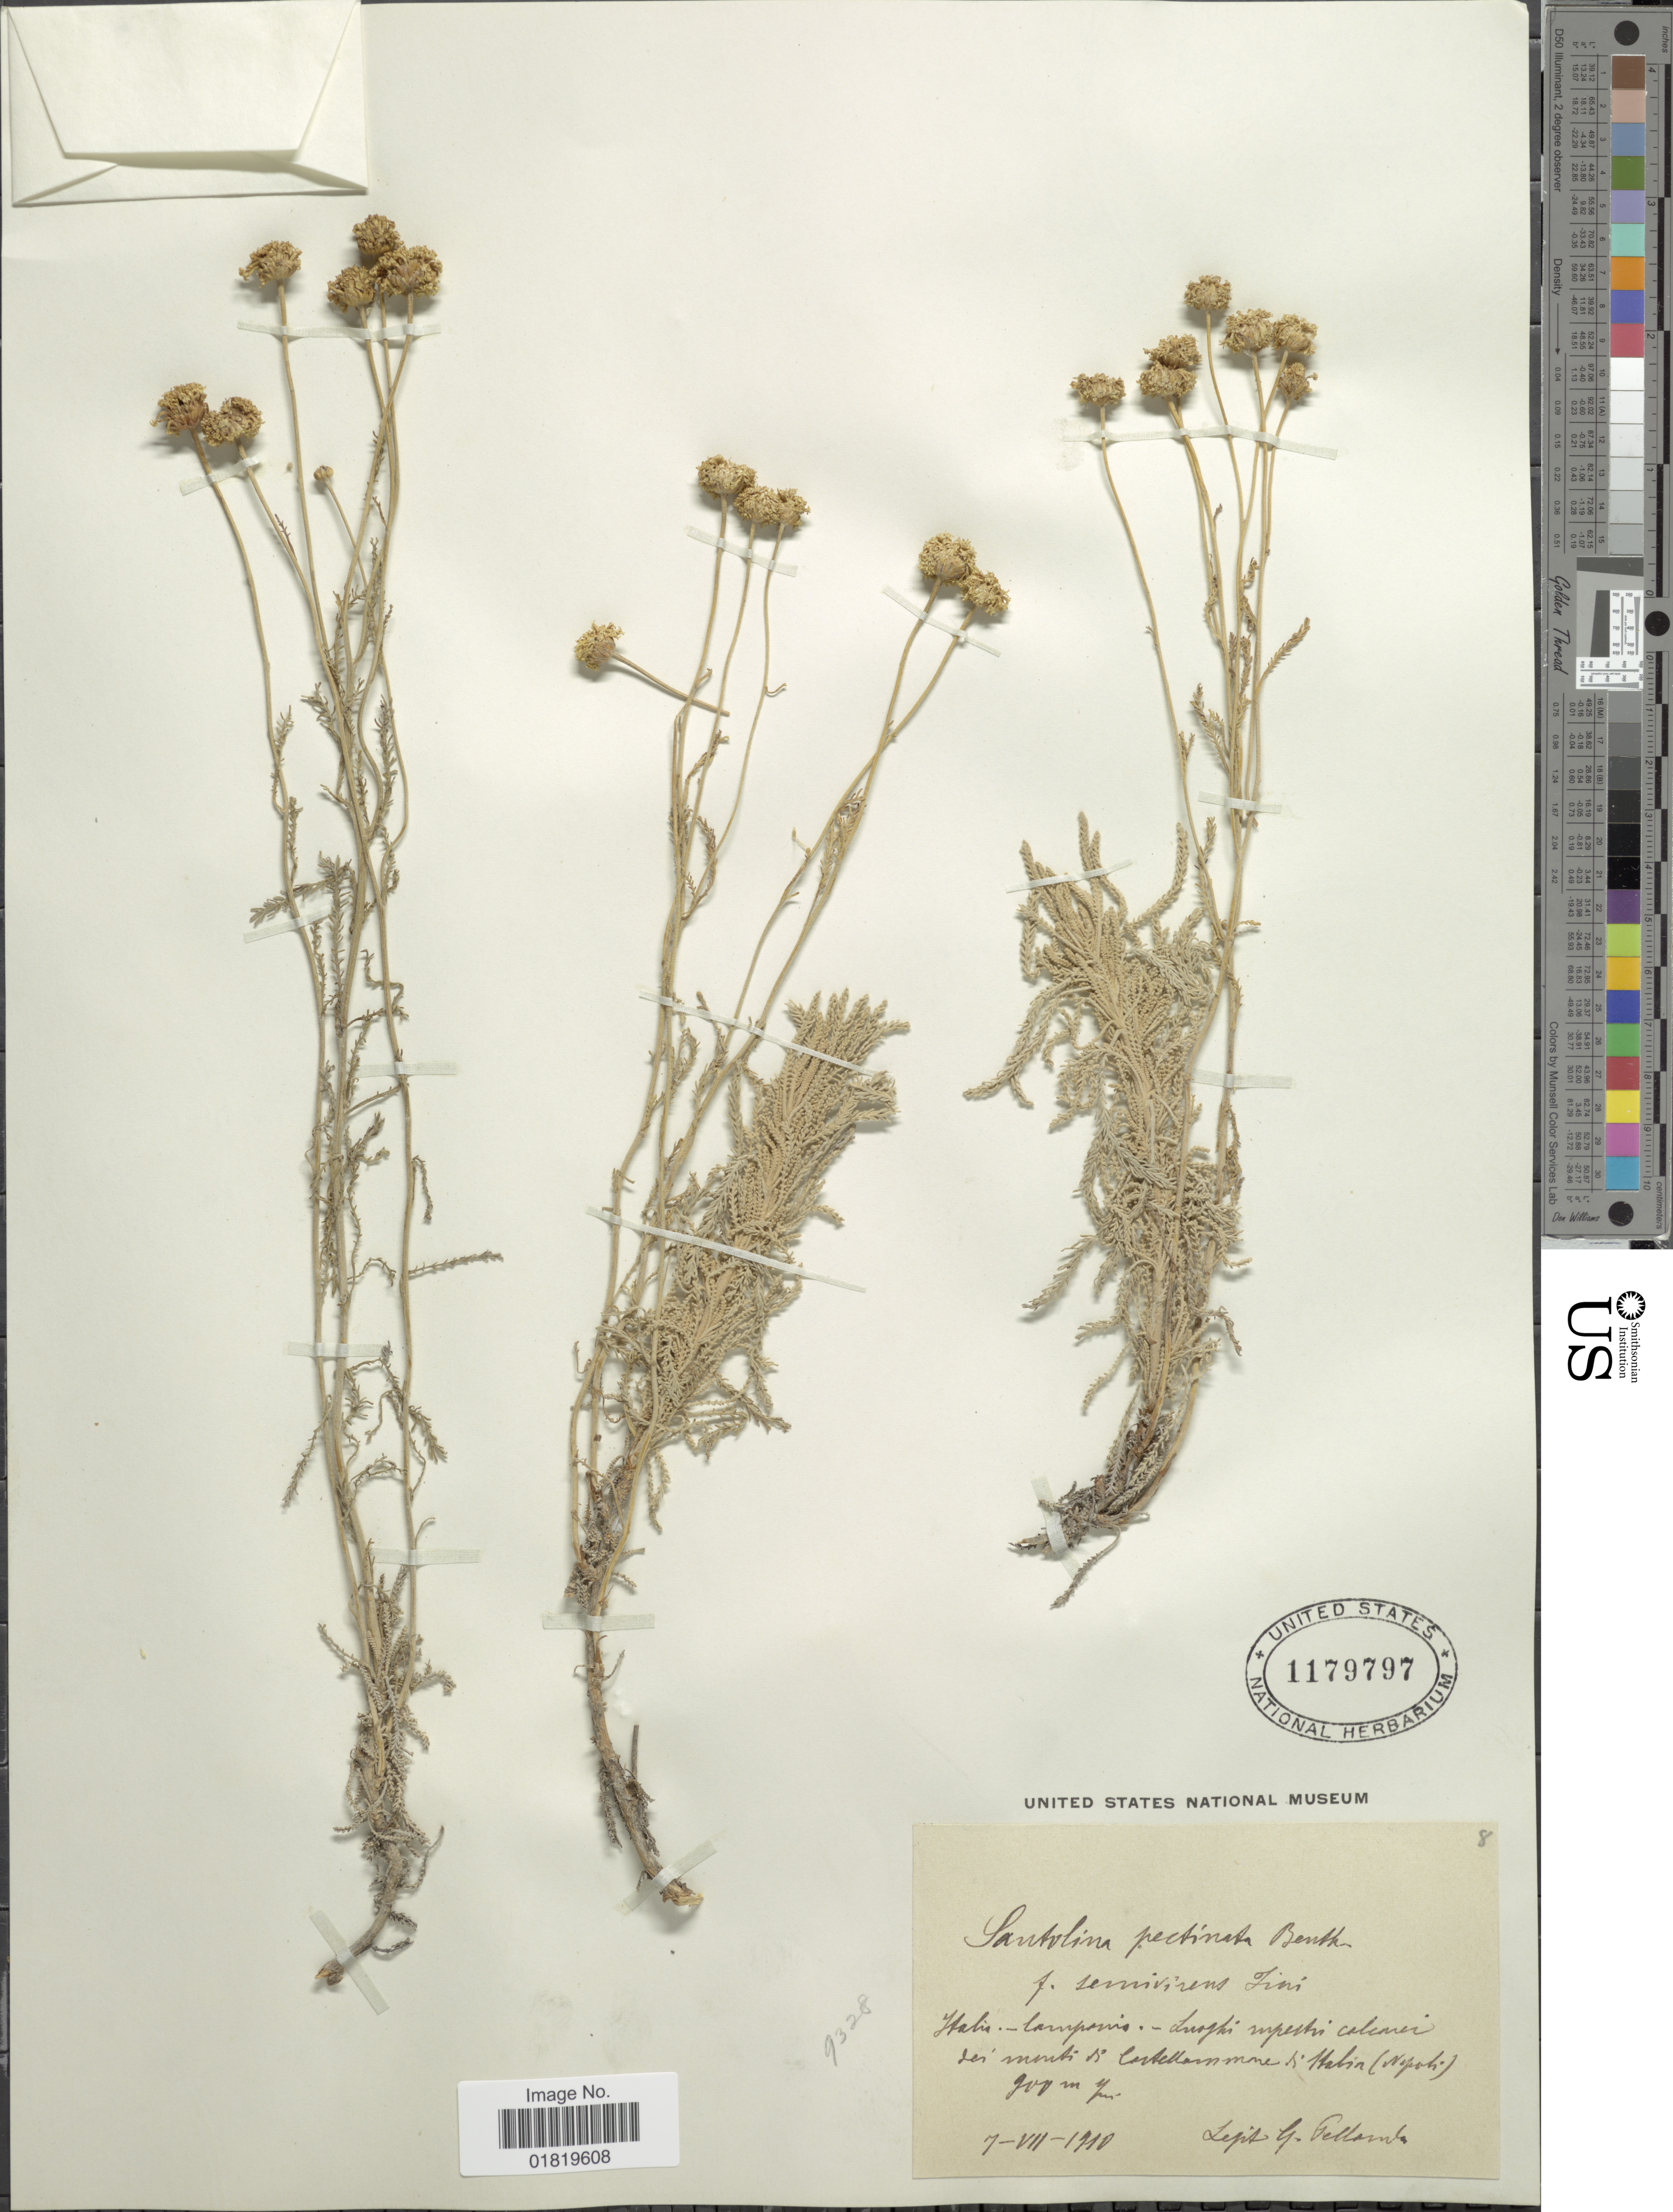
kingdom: Plantae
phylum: Tracheophyta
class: Magnoliopsida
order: Asterales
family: Asteraceae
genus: Santolina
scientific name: Santolina pectinata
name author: Benth.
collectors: G. Gellamp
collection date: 1910-07-07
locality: Montis Carkellamme [interpreted]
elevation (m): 900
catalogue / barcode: US 1179797